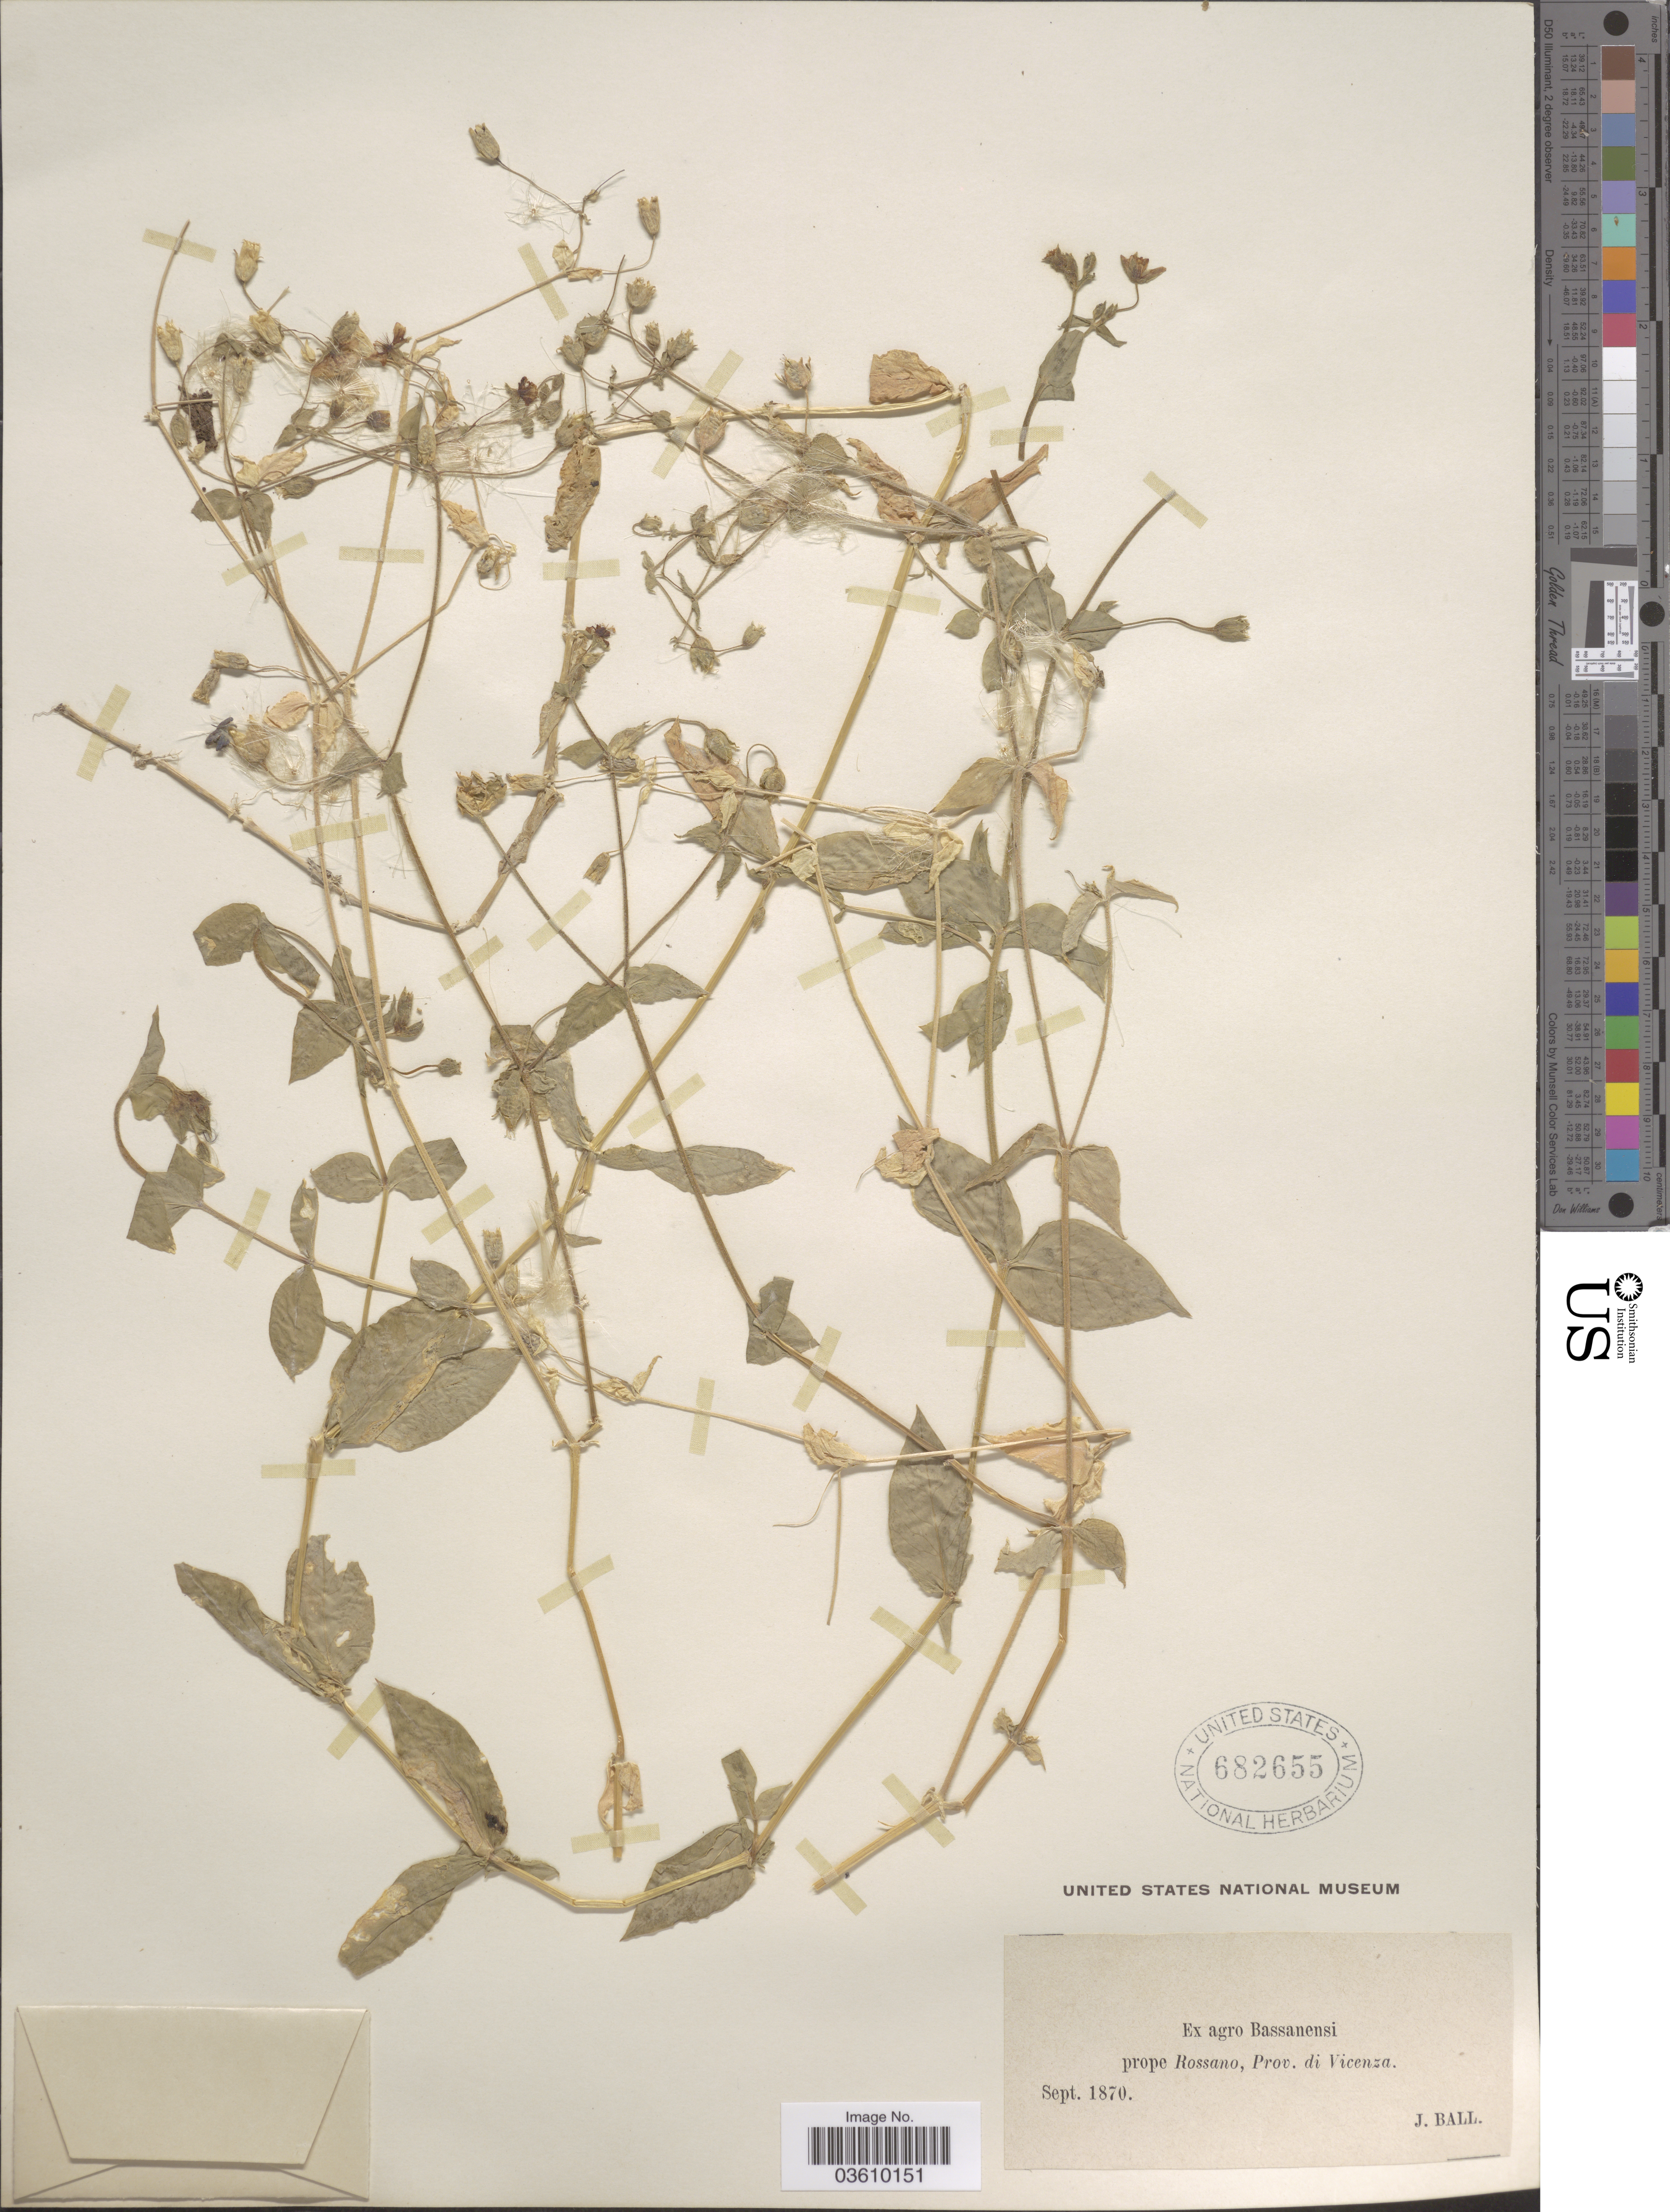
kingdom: Plantae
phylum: Tracheophyta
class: Magnoliopsida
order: Caryophyllales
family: Caryophyllaceae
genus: Stellaria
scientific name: Stellaria sp.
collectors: J. Ball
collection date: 1870-09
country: Italy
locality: Ex agro Bassanensi prope Rossano, Prov. di Vicenza.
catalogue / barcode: US 682655